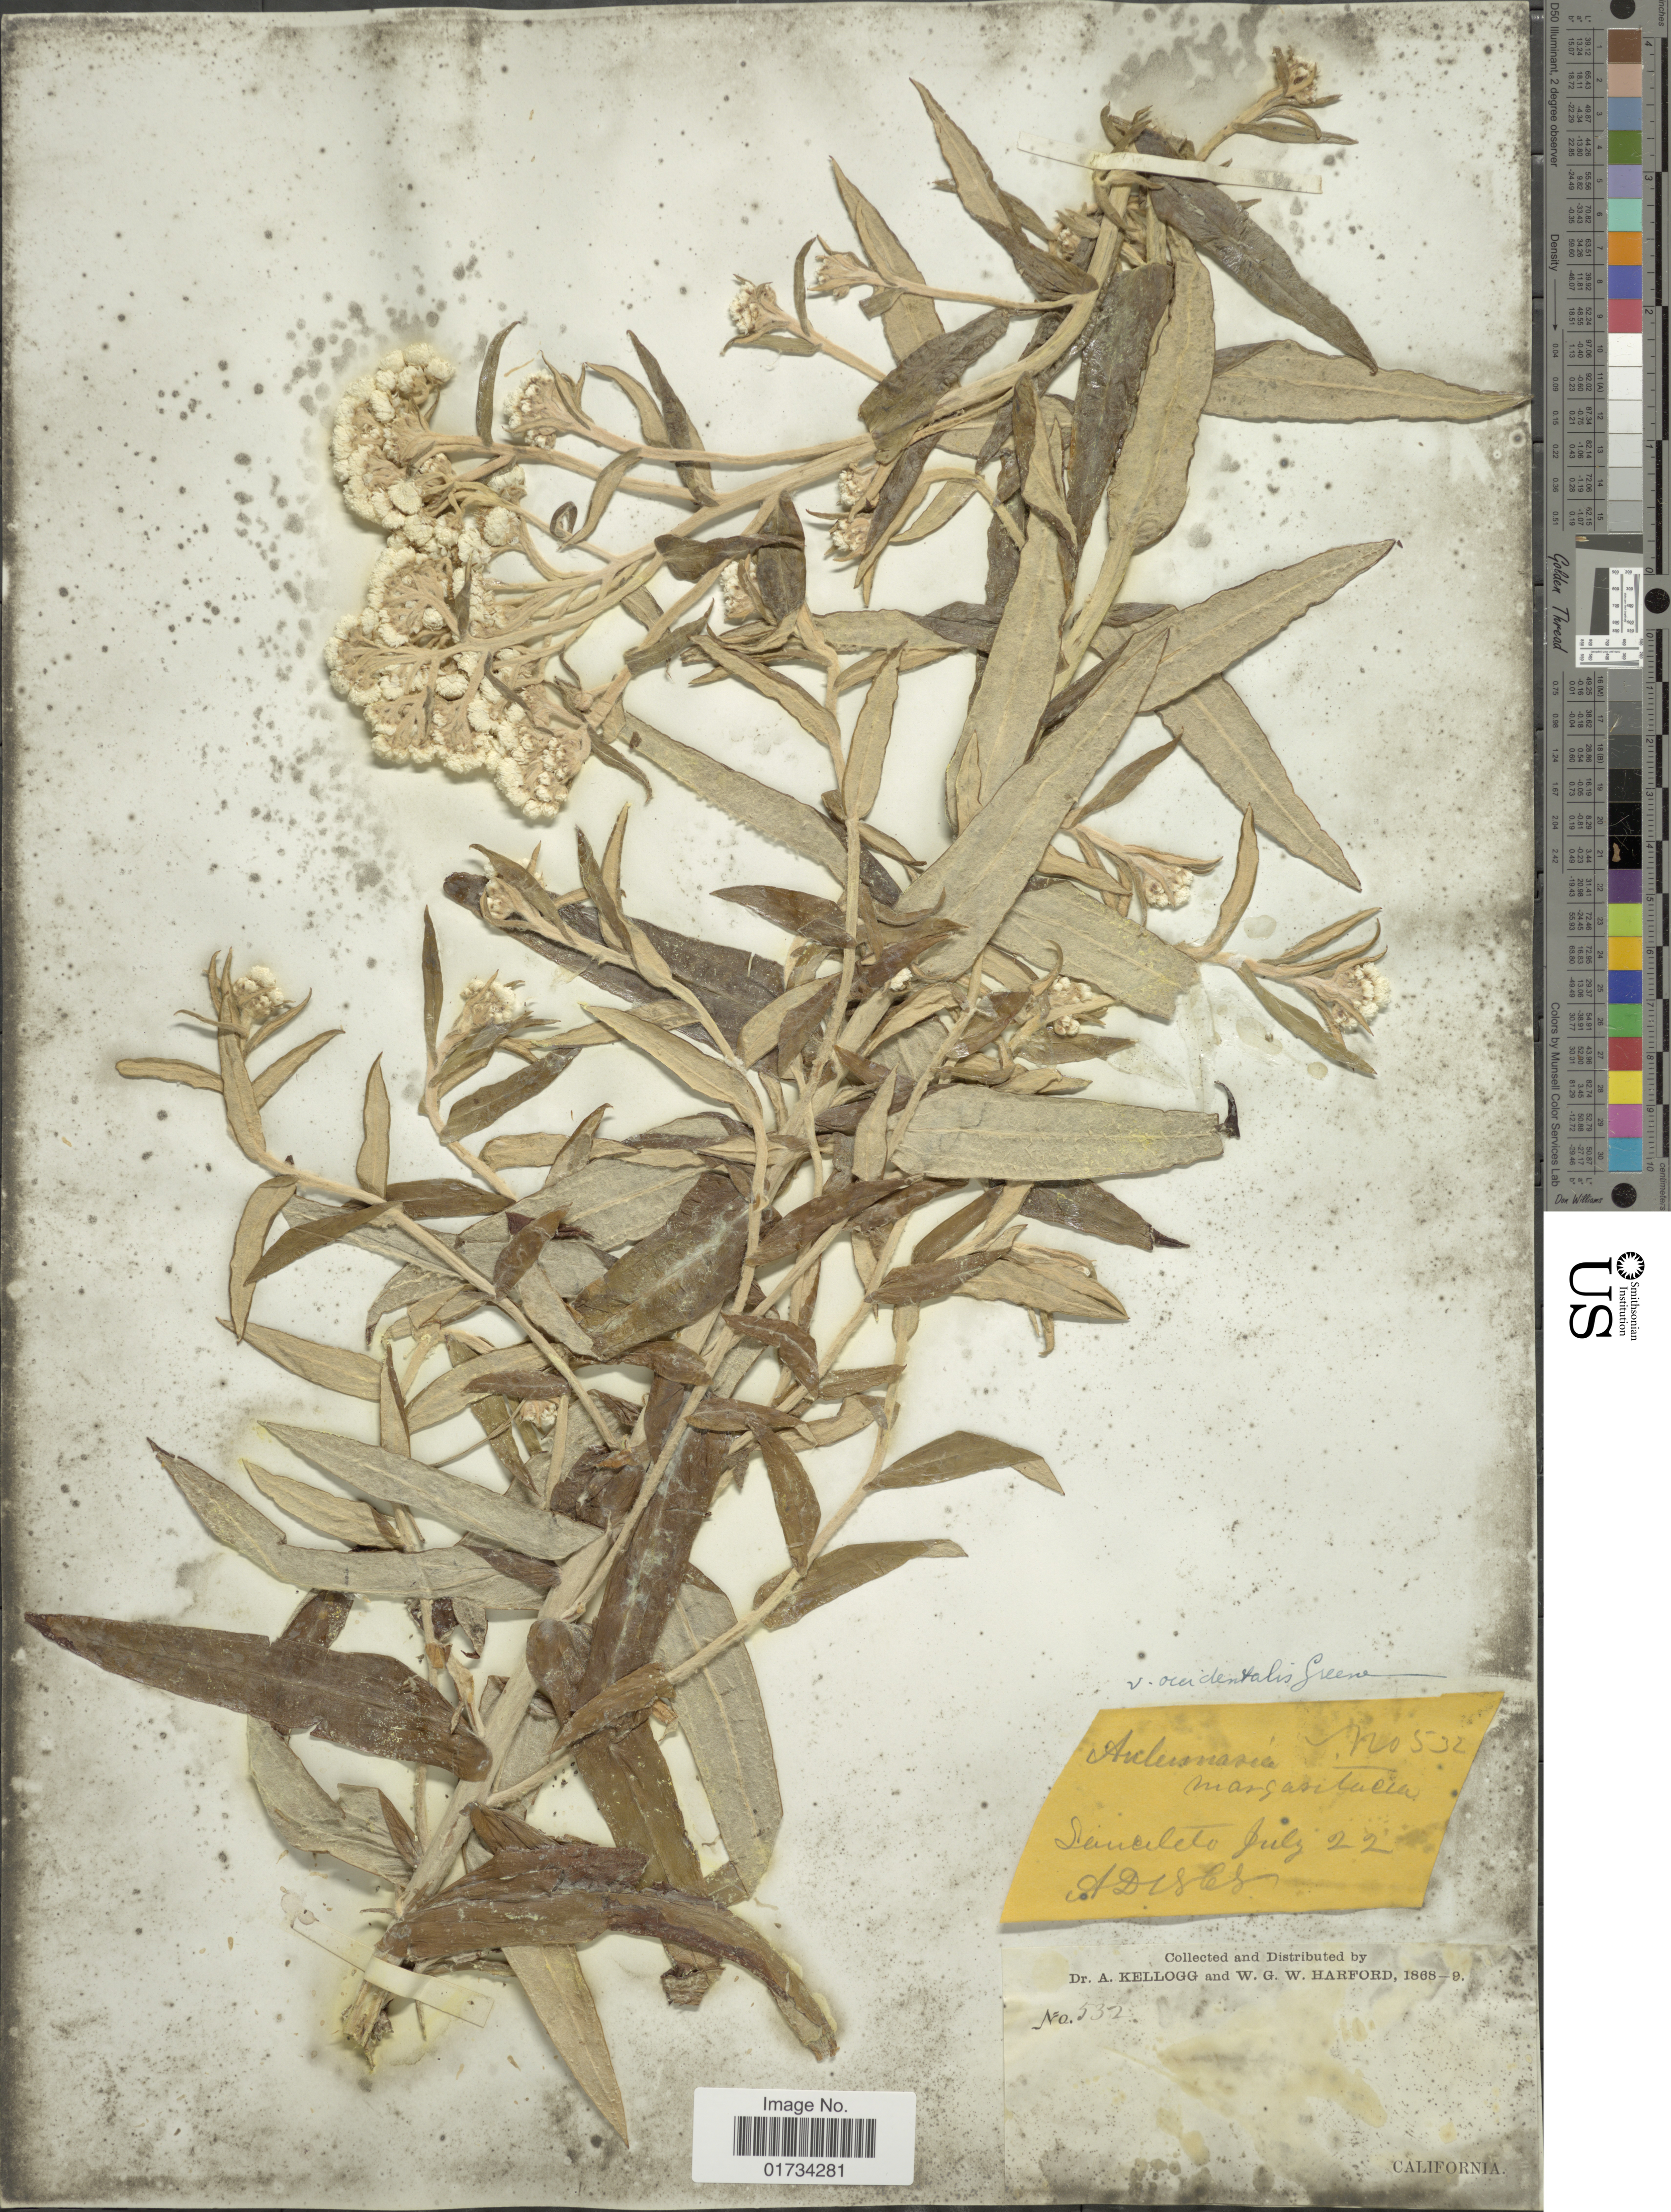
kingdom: Plantae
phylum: Tracheophyta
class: Magnoliopsida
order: Asterales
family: Asteraceae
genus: Anaphalis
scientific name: Anaphalis margaritacea var. occidentalis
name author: Greene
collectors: A. Kellogg & W. G. W. Harford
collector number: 532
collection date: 1868-07-22/1869-07-22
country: United States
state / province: California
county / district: Marin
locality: Sausalito